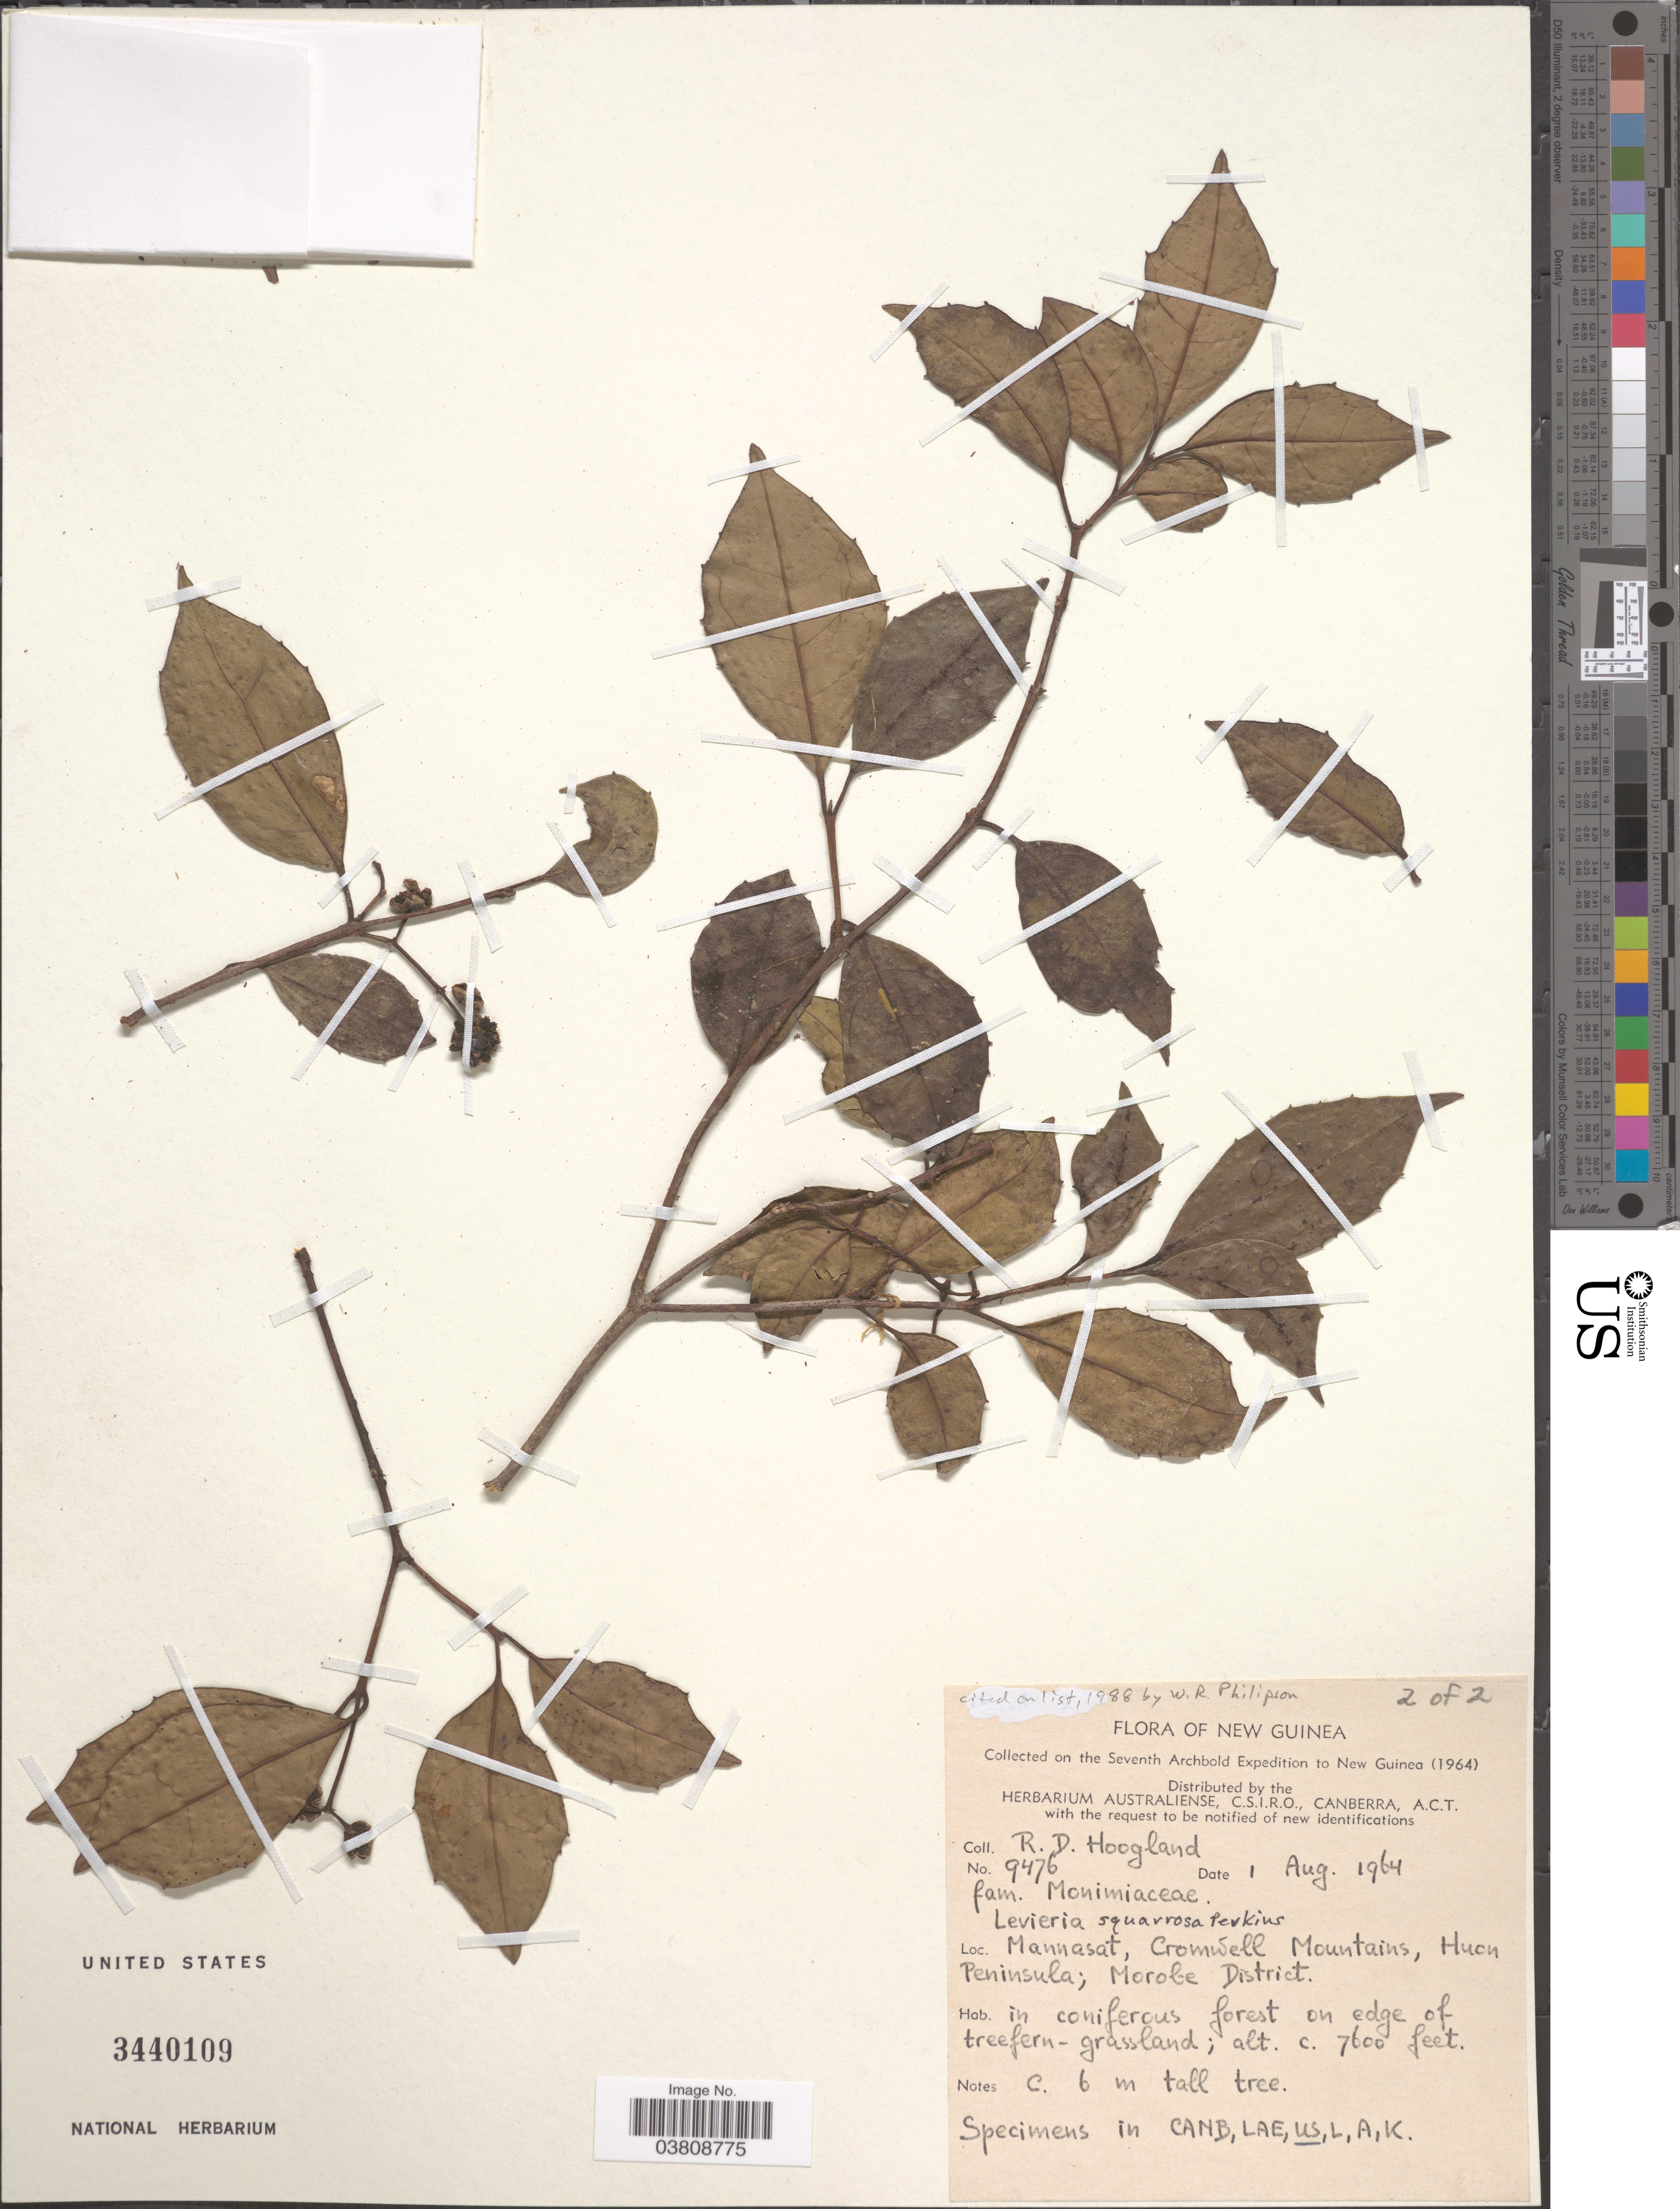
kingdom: Plantae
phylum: Tracheophyta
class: Magnoliopsida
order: Laurales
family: Monimiaceae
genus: Levieria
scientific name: Levieria squarrosa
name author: Perkins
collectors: R. D. Hoogland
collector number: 9476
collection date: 1964-08-01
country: Papua New Guinea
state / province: Morobe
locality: New Guinea. Mannasat, Cromwell Mountains, Huon Peninsula; Morobe District.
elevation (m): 2316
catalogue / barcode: US 3440109